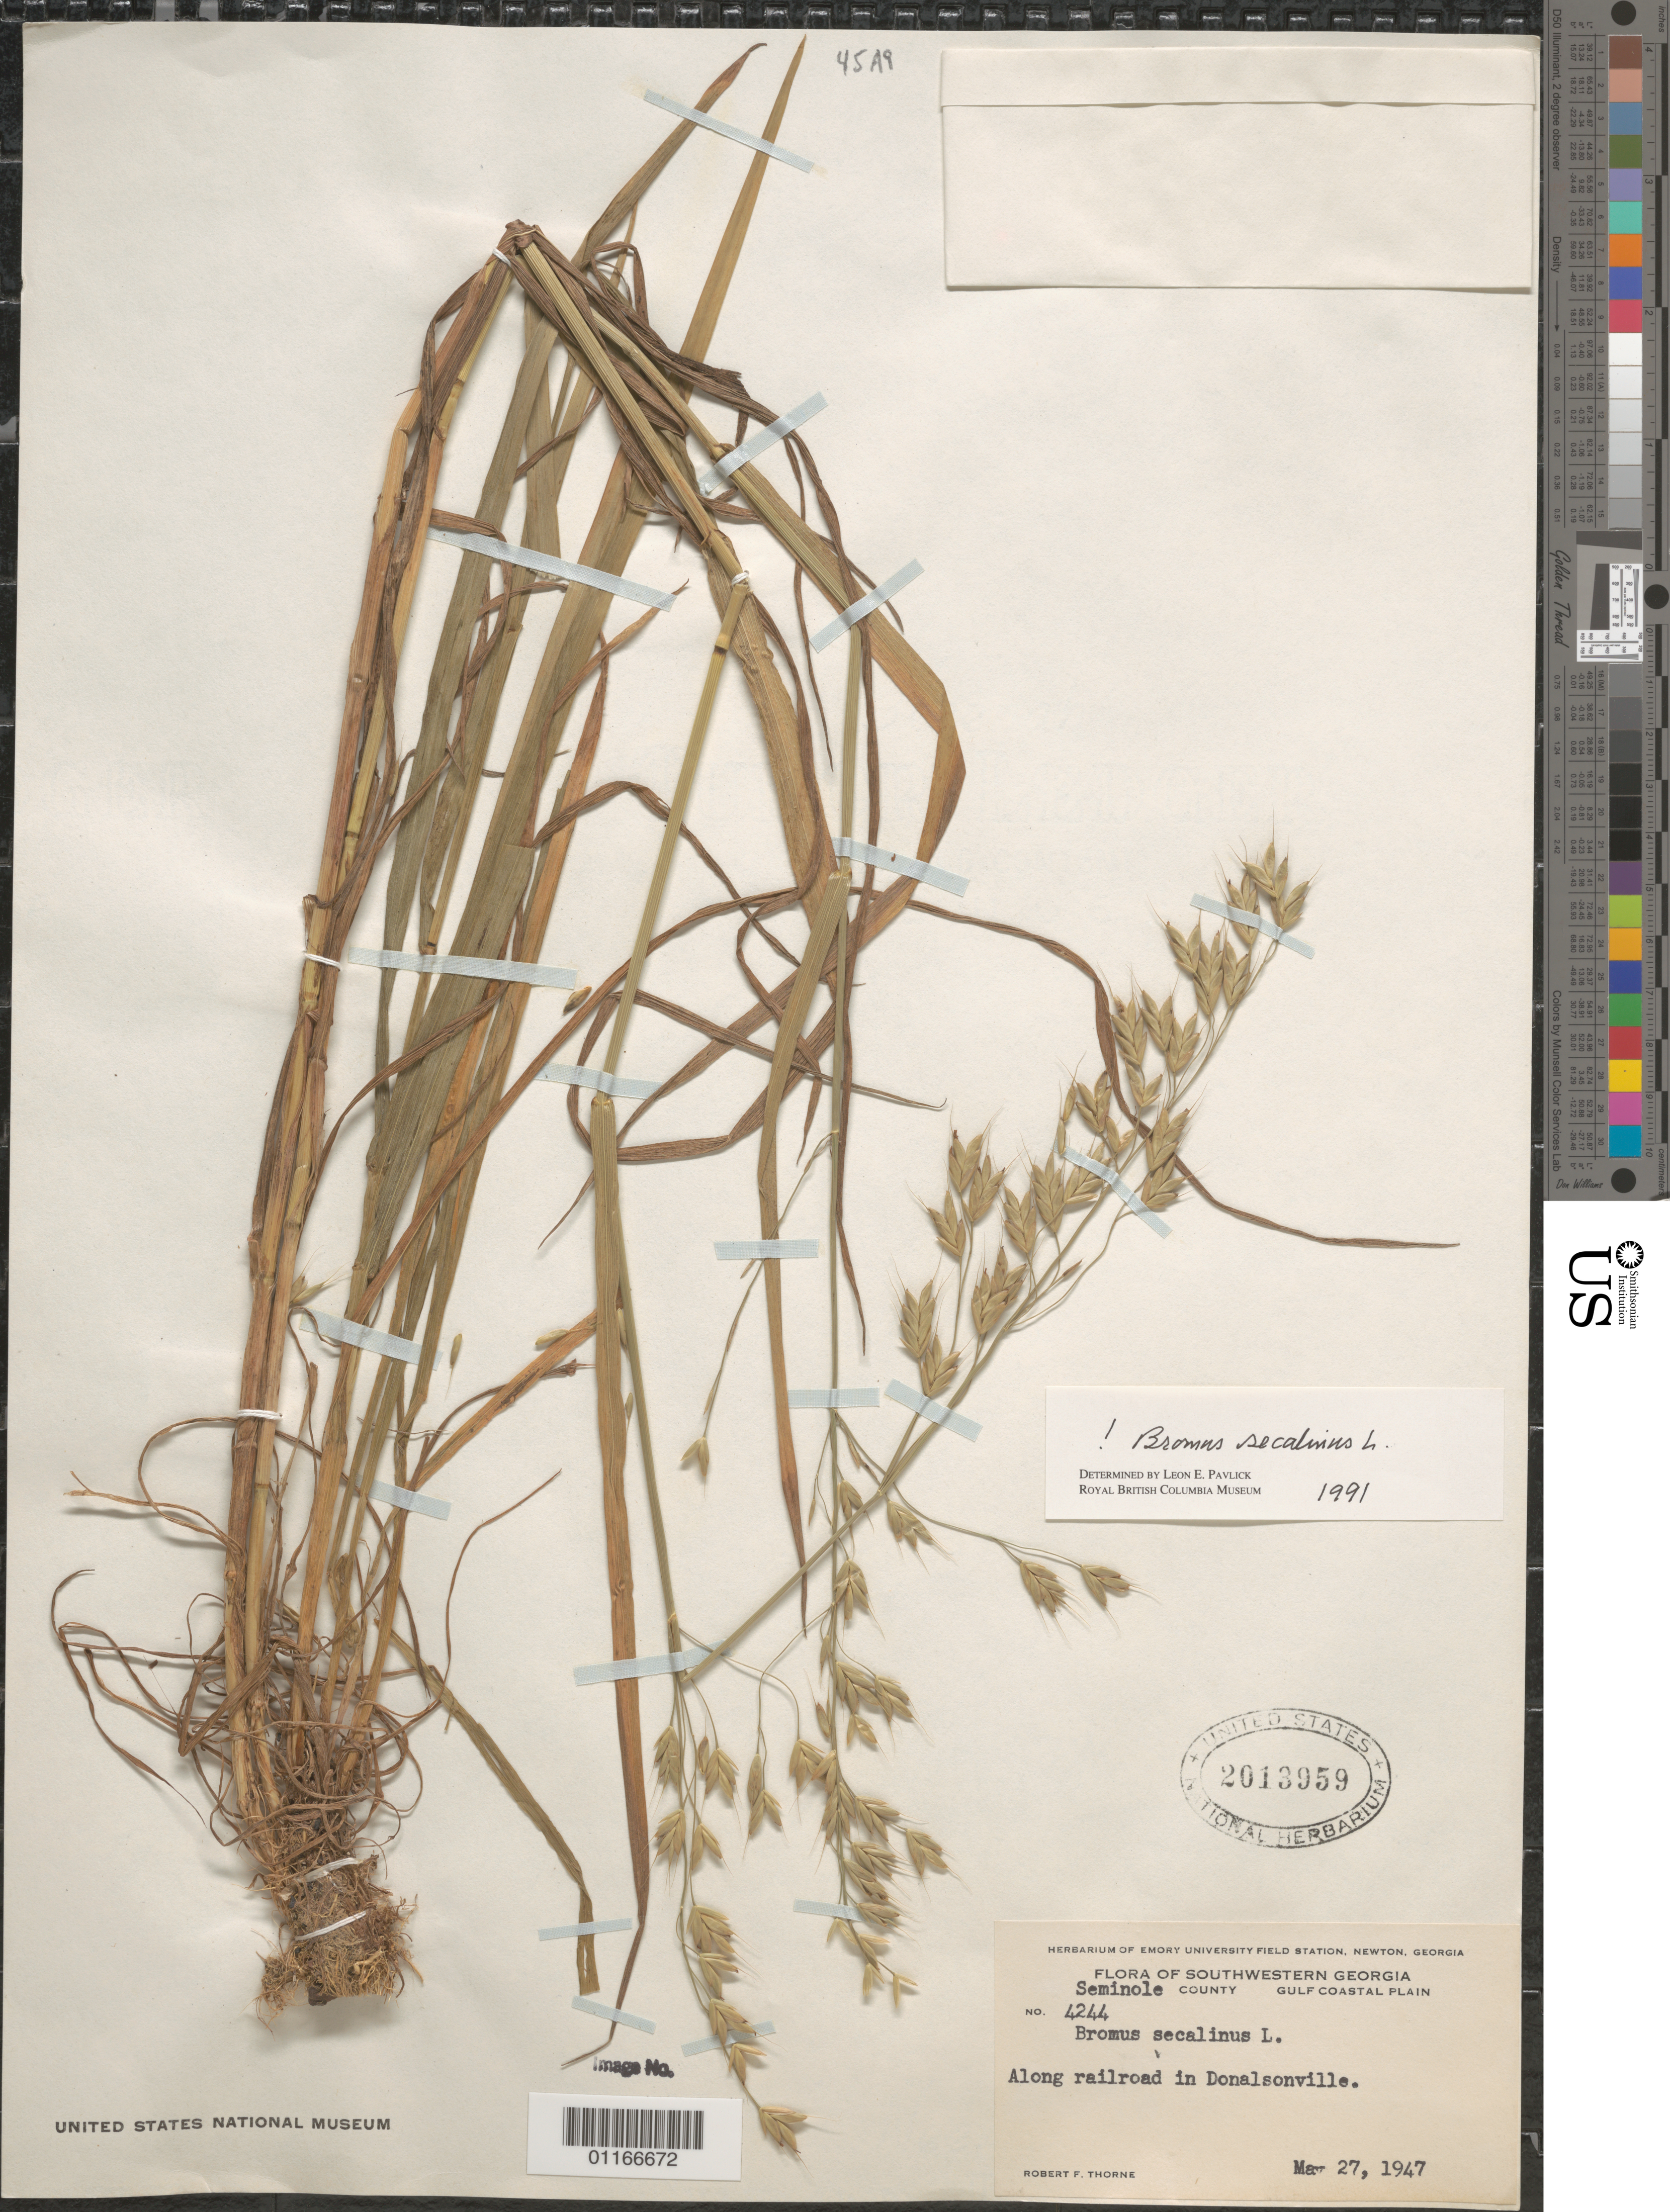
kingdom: Plantae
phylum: Tracheophyta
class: Liliopsida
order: Poales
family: Poaceae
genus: Bromus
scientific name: Bromus secalinus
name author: L.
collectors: R. F. Thorne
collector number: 4244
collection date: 1947-05-27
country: United States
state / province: Georgia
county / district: Seminole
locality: Along raildroad in Donalsonville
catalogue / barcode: US 2013959